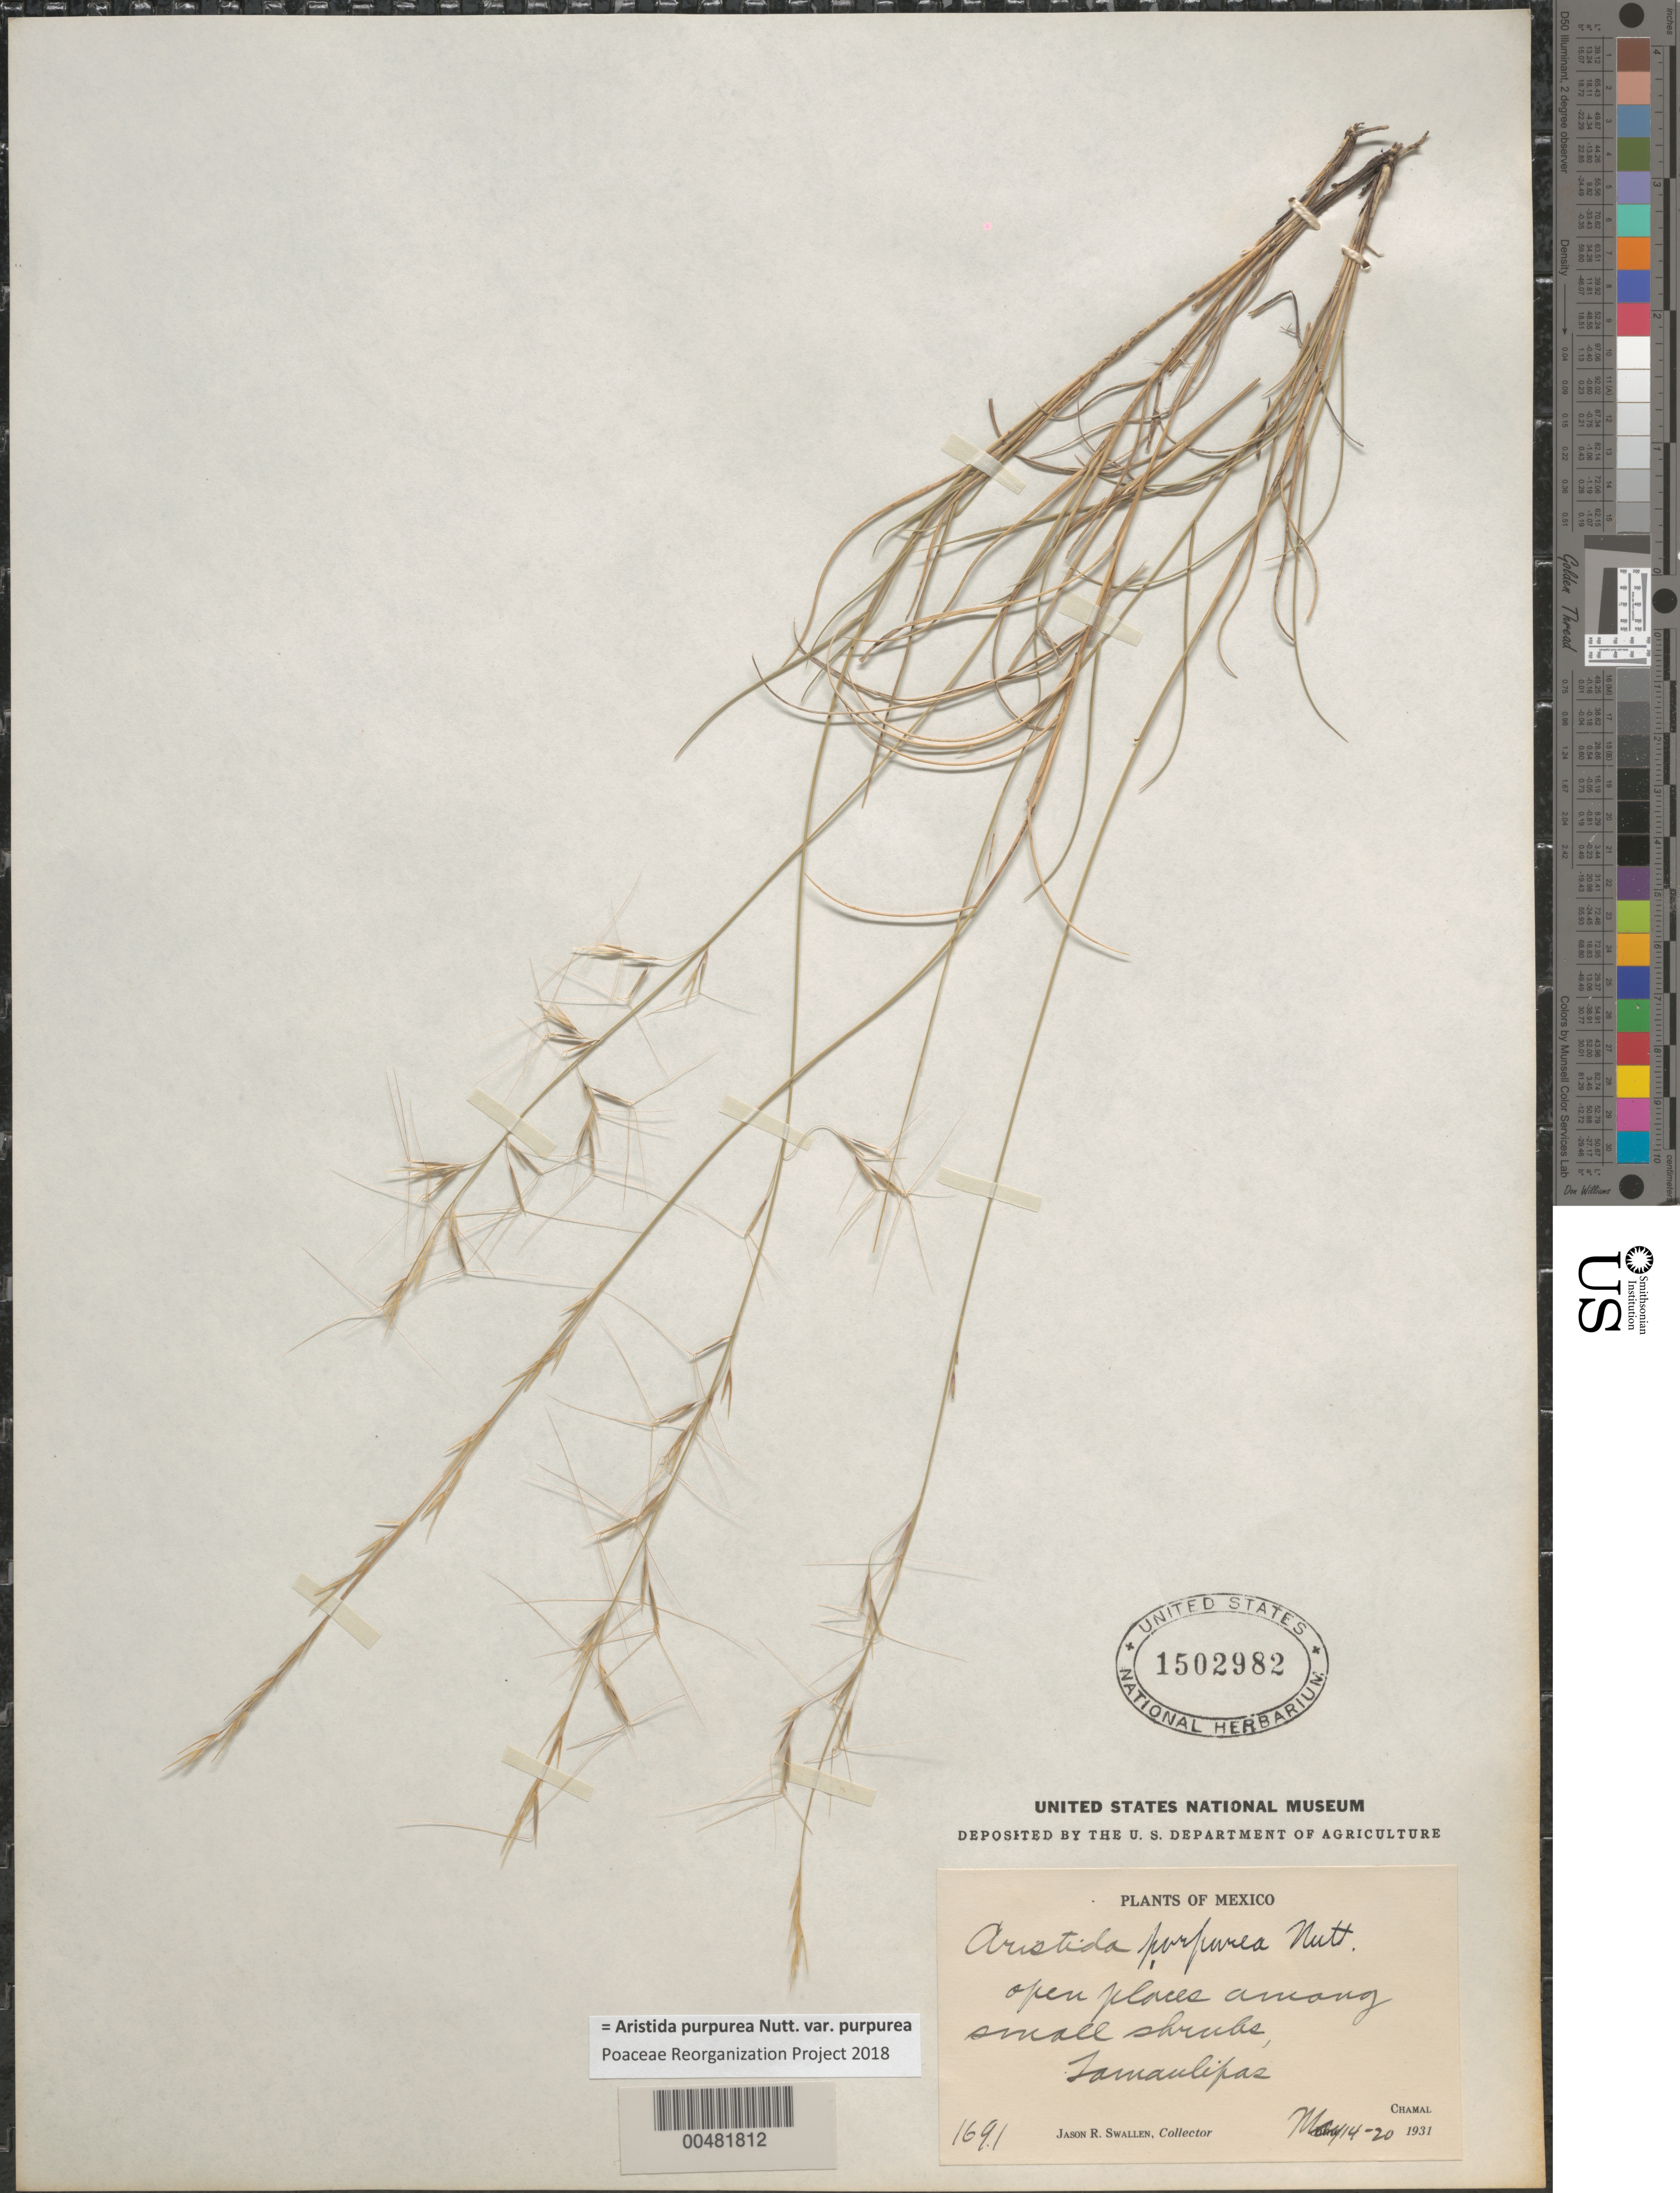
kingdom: Plantae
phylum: Tracheophyta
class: Liliopsida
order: Poales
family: Poaceae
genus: Aristida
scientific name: Aristida purpurea var. purpurea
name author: Nutt.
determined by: Poaceae Reorganization Project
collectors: J. R. Swallen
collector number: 1691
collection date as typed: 14 May 1931 to 20 May 1931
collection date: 1931-05-14/1931-05-20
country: Mexico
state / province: Tamaulipas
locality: Chamal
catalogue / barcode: US 1502982